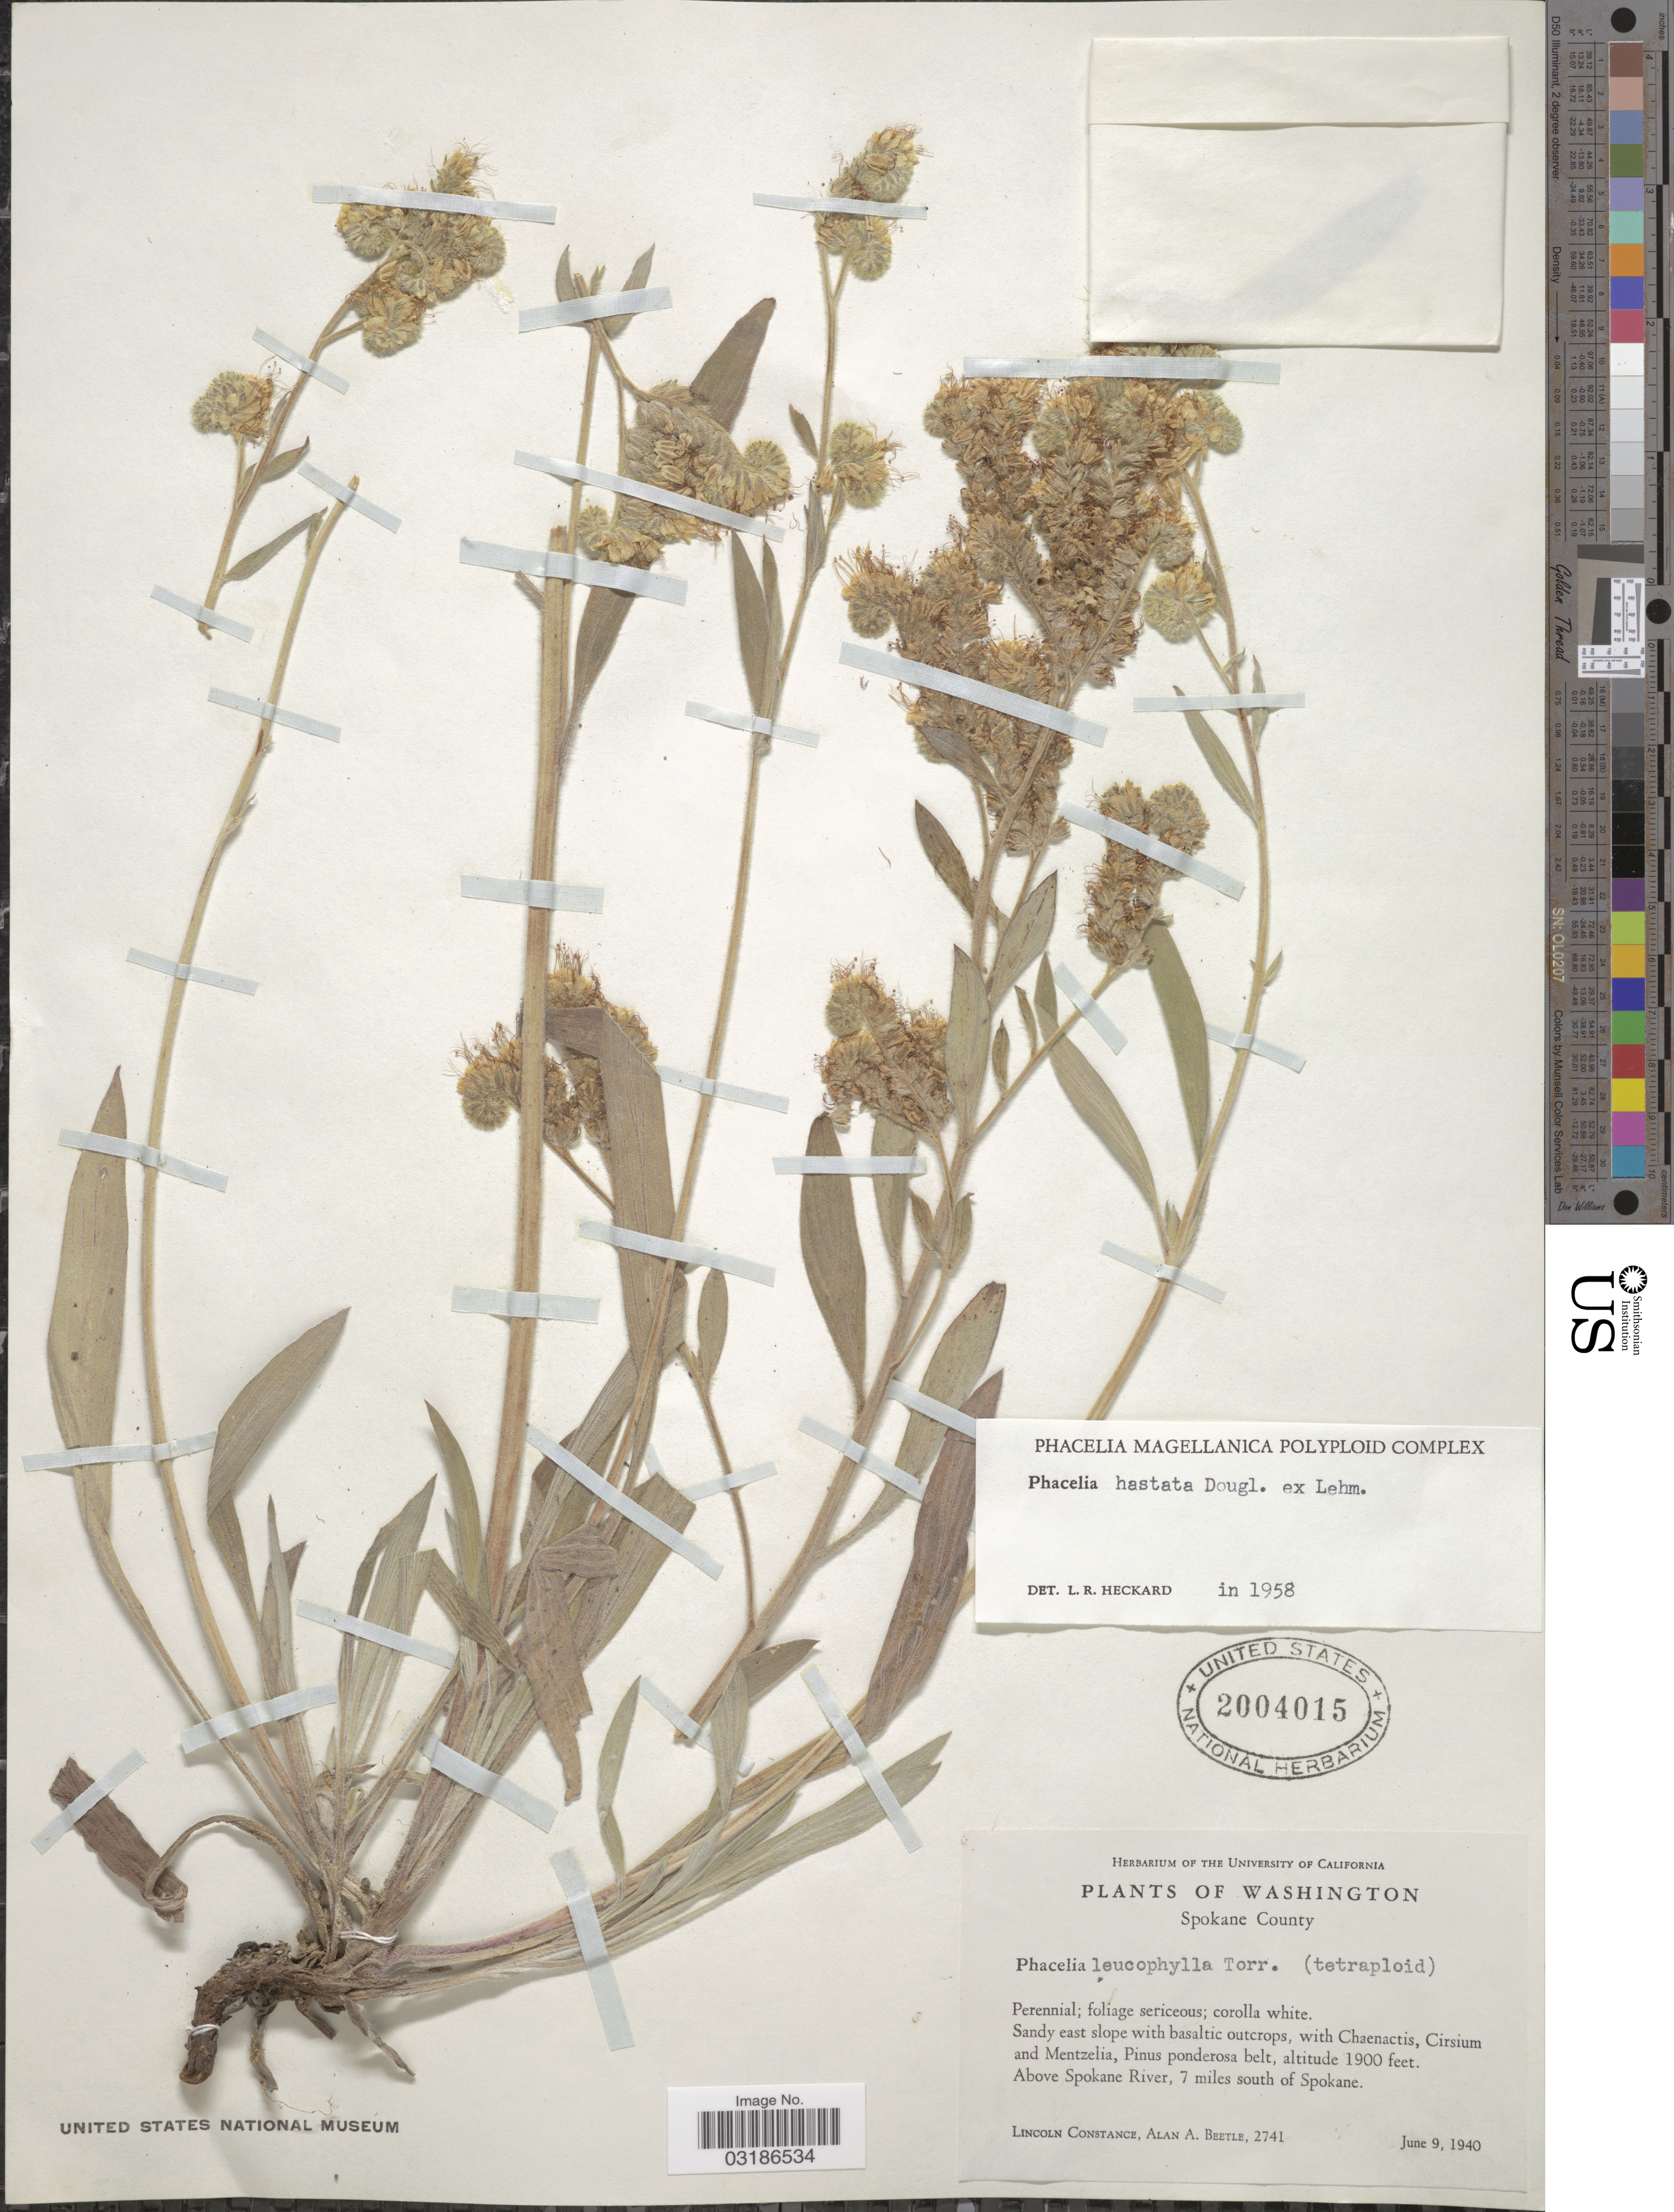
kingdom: Plantae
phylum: Tracheophyta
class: Magnoliopsida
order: Boraginales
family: Hydrophyllaceae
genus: Phacelia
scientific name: Phacelia hastata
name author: Douglas ex Lehm.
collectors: L. Constance & A. A. Beetle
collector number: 2741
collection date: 1940-06-09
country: United States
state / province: Washington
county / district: Spokane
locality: Spokane County, Above Spokane River, 7 miles south of Spokane.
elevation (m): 579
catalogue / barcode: US 2004015